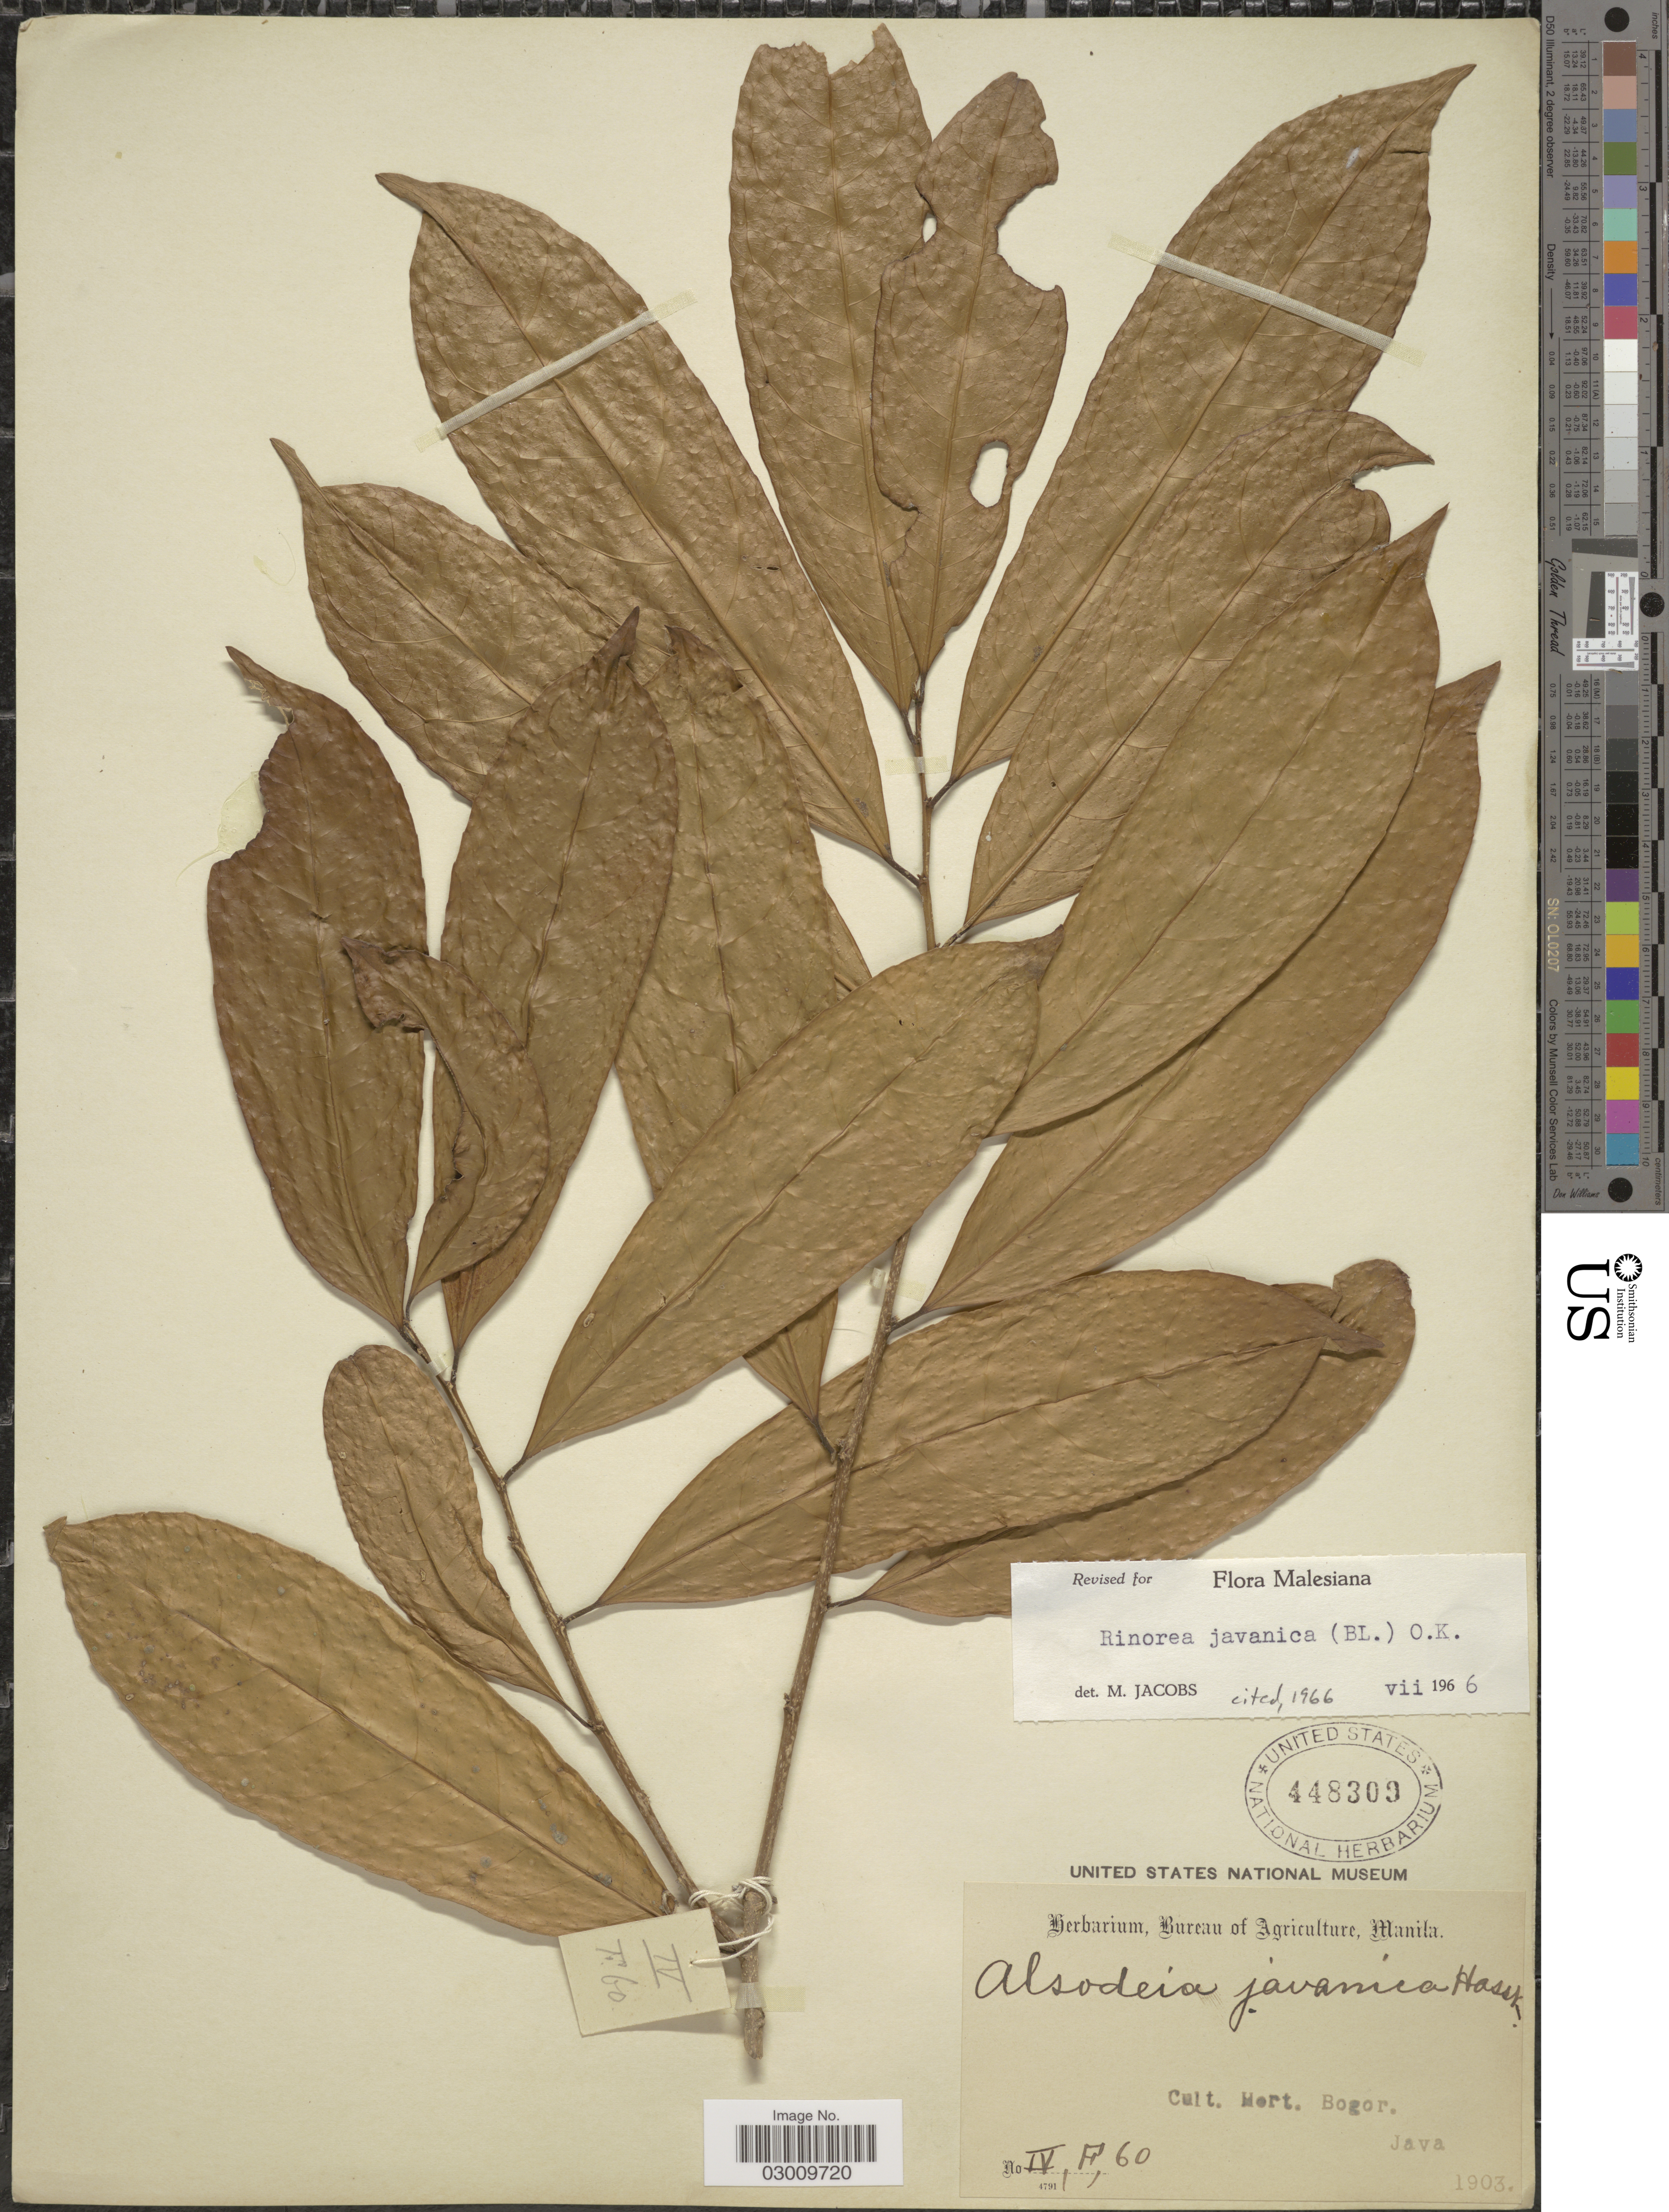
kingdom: Plantae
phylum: Tracheophyta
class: Magnoliopsida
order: Malpighiales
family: Violaceae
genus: Rinorea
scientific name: Rinorea javanica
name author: (Blume) Kuntze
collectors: Ex herb. Bureau of Agriculture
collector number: IV,F,60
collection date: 1903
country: Indonesia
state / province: Java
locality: Hort. Bogor.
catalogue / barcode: US 448309